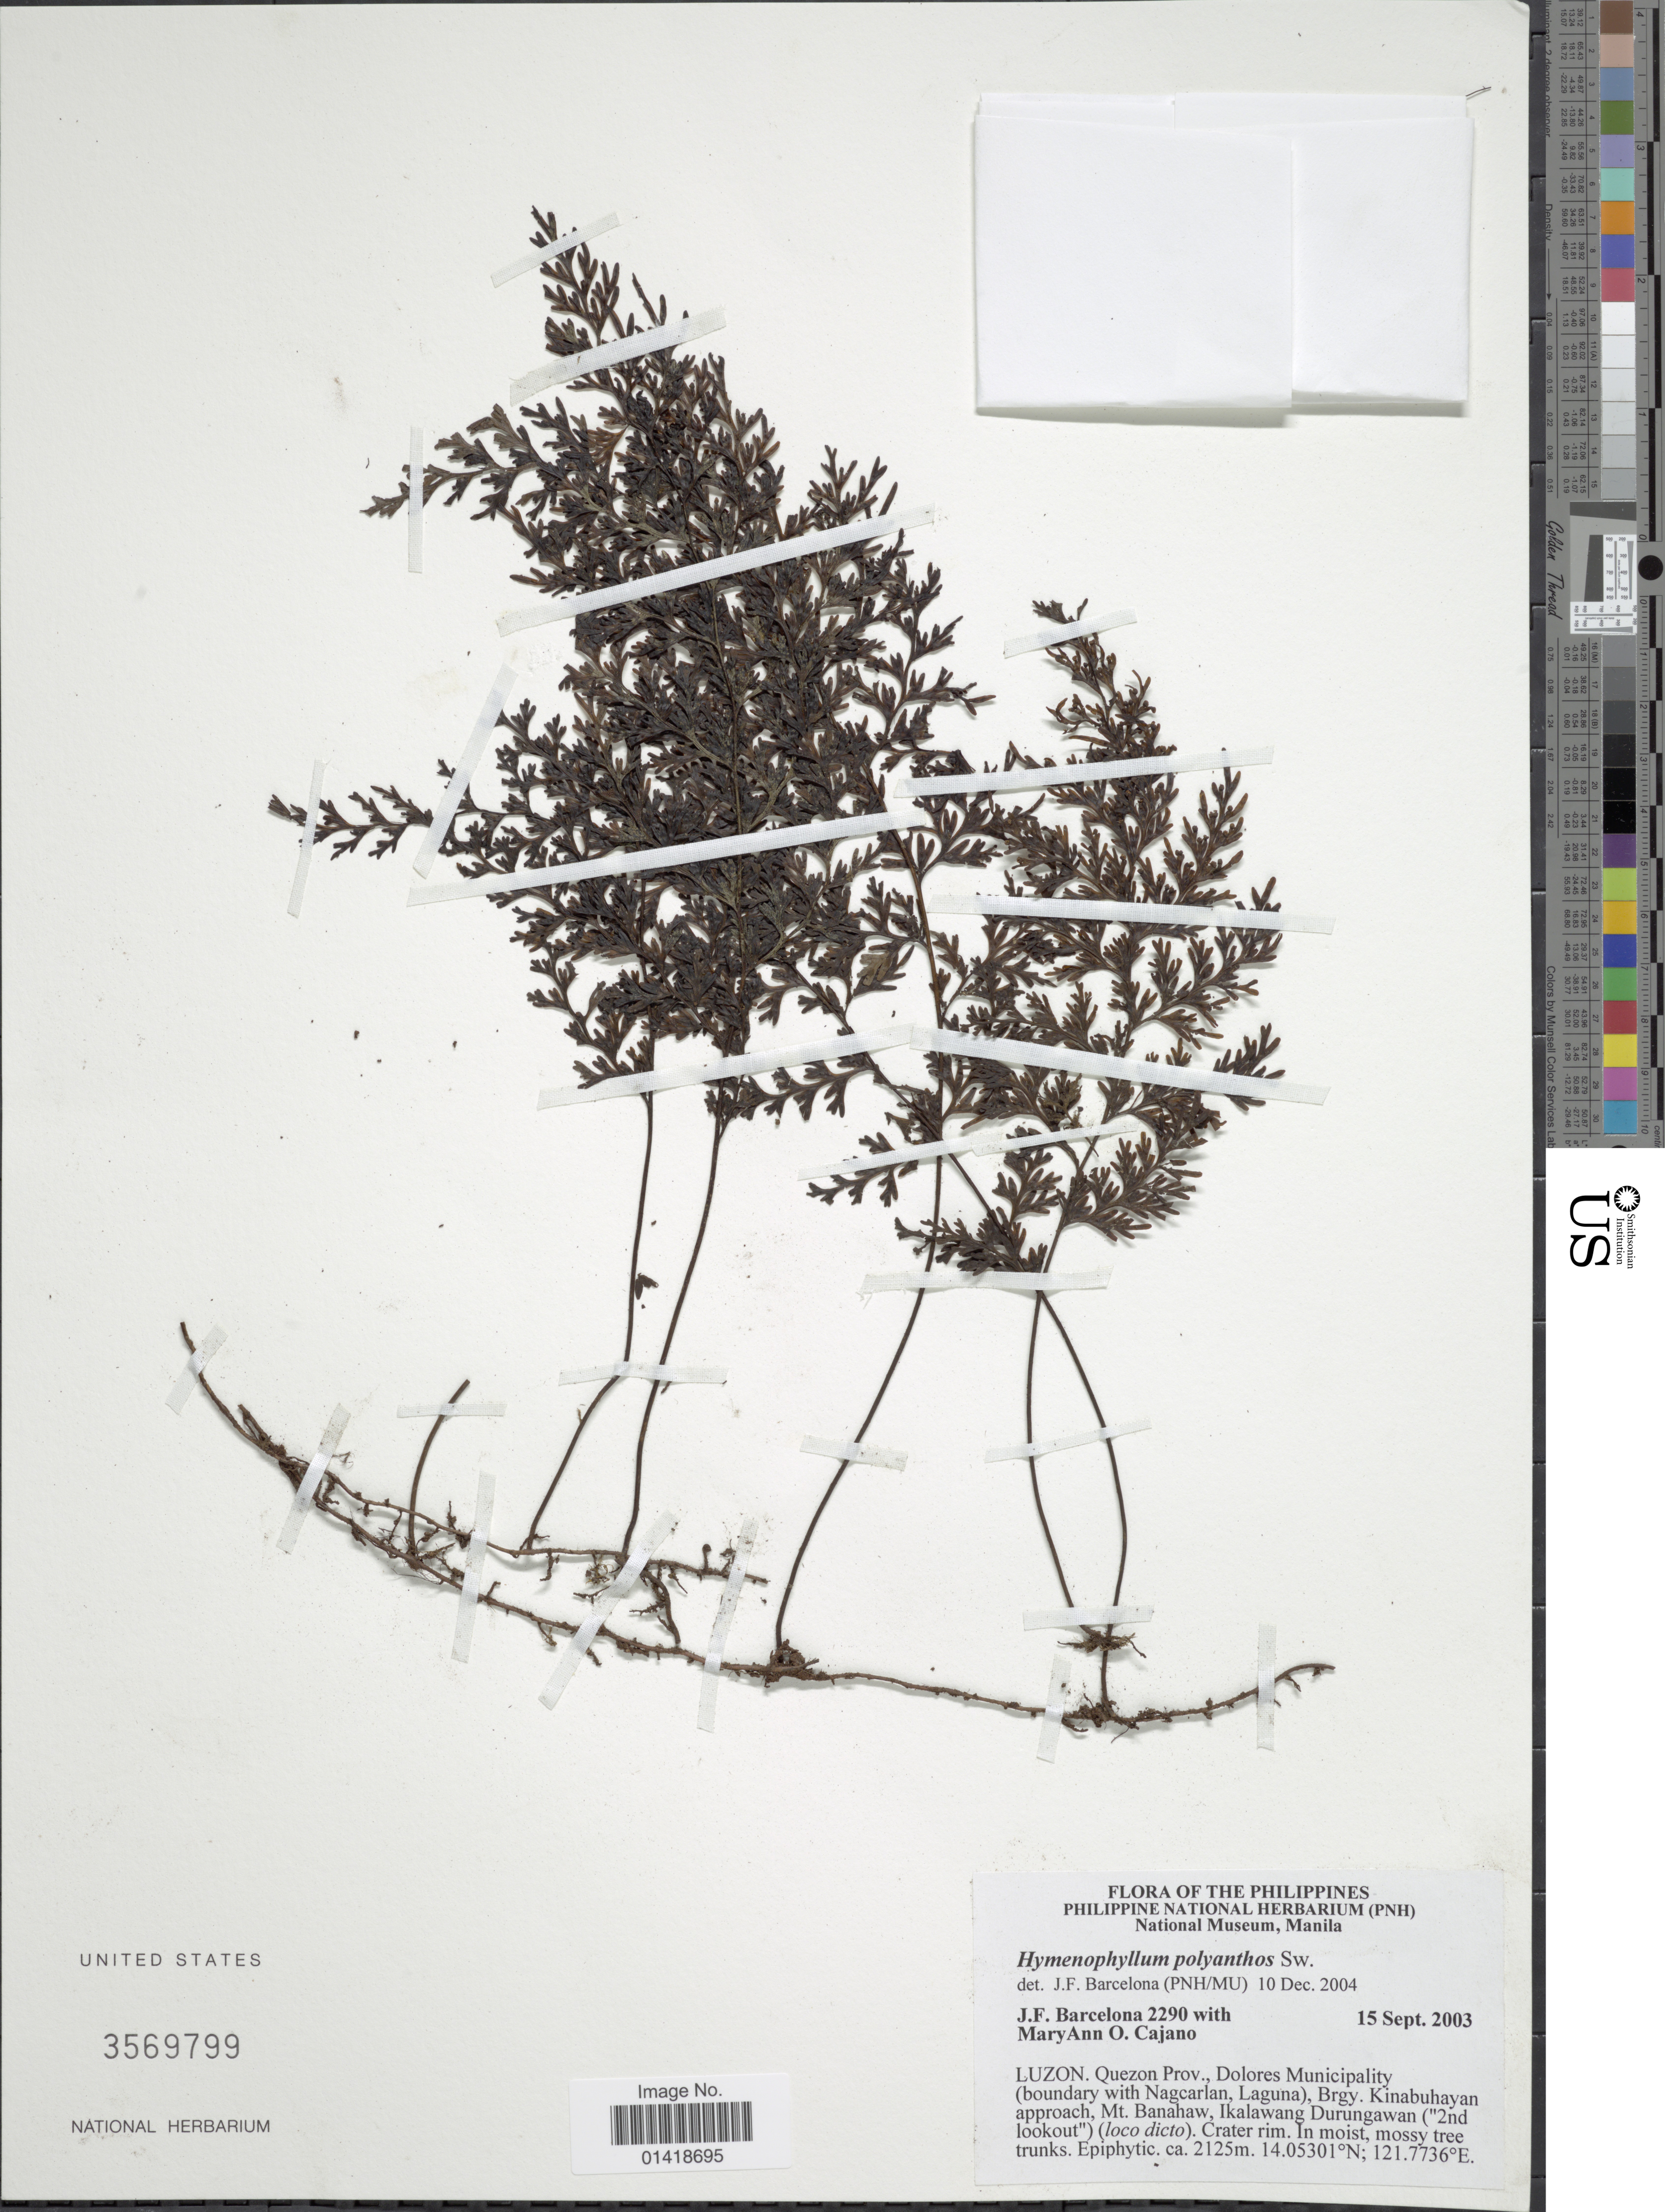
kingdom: Plantae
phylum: Tracheophyta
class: Polypodiopsida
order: Hymenophyllales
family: Hymenophyllaceae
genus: Hymenophyllum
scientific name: Hymenophyllum polyanthos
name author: (Sw.) Sw.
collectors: J. F. Barcelona & M. Cajano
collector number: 2290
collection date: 2003-09-15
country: Philippines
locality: The Philippines, Luzon. Quezon Prov., Dolores Municipality (boundary with Nagcarlan, Laguna), Brgy. Kinabuhayan approach, Mt. Banahaw, Ikalawang Durungawan ( "2nd lookout") (loco dicto). Crater rim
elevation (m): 2125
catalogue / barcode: US 3569799